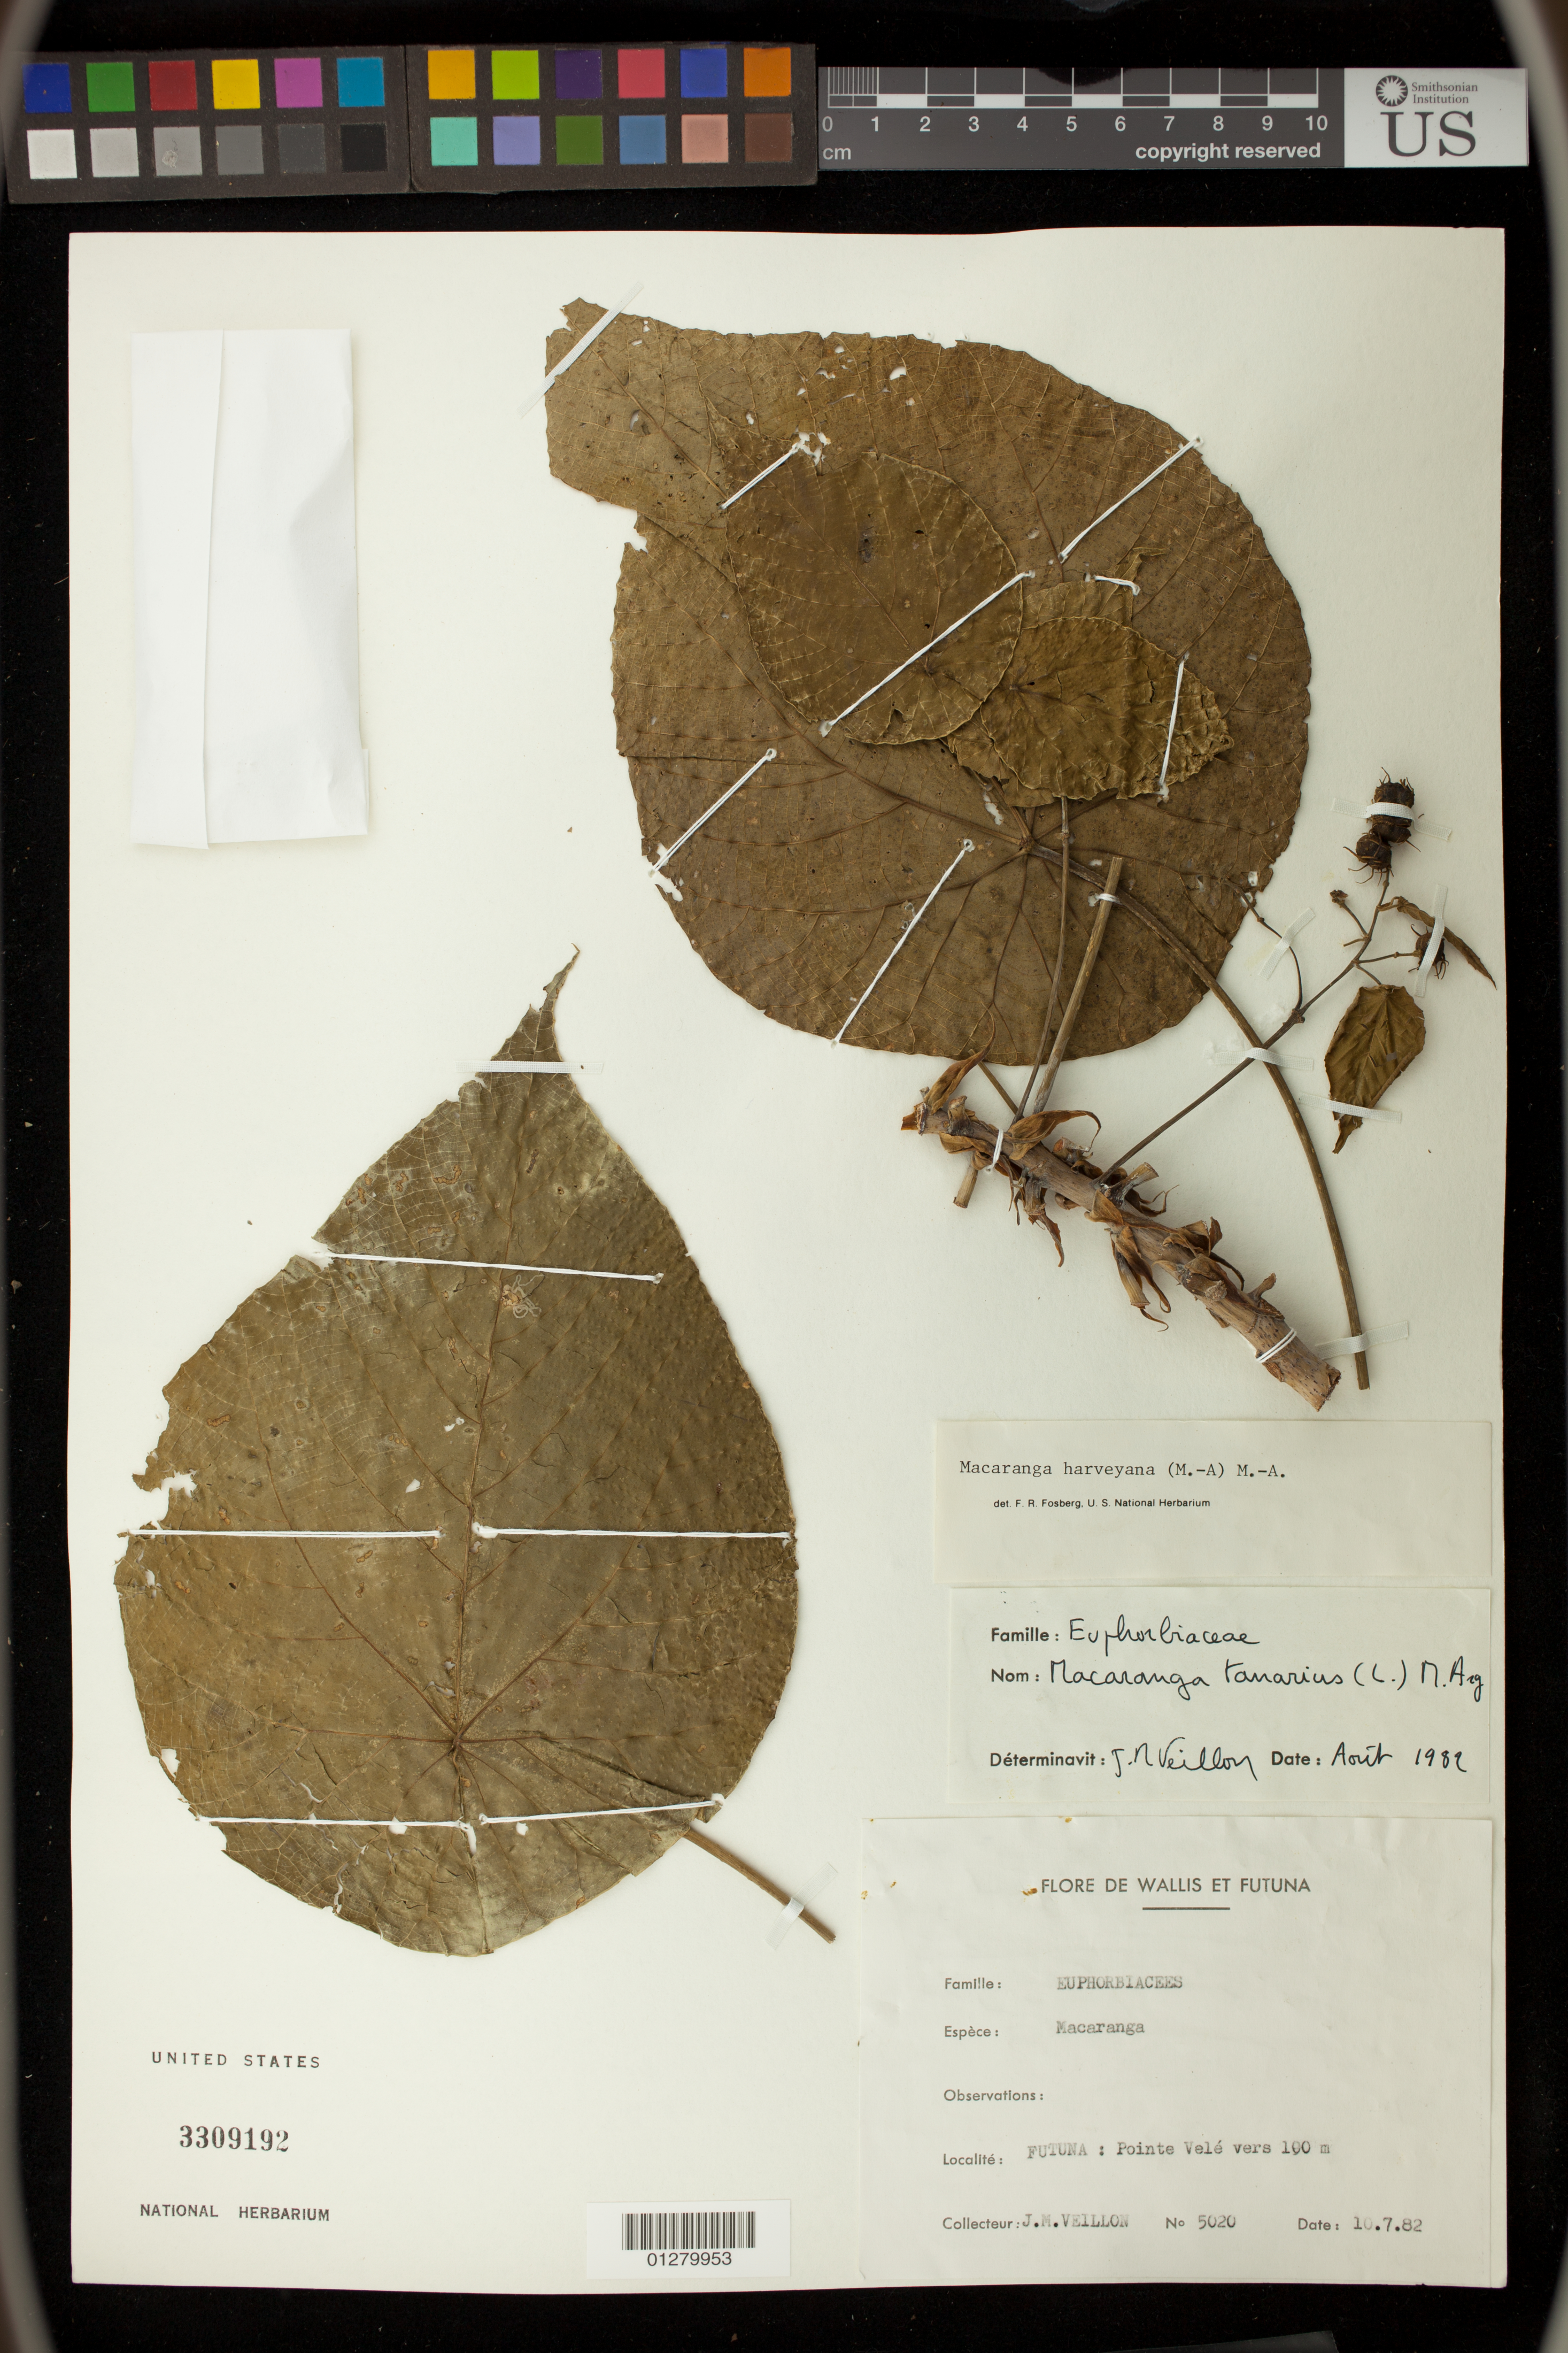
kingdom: Plantae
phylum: Tracheophyta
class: Magnoliopsida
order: Malpighiales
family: Euphorbiaceae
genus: Macaranga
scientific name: Macaranga harveyana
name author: Müll. Arg.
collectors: J. Veillon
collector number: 5020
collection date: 1982-10-07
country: Wallis and Futuna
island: Futuna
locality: Futuna: Pointe Vele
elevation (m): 100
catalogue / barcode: US 3309192